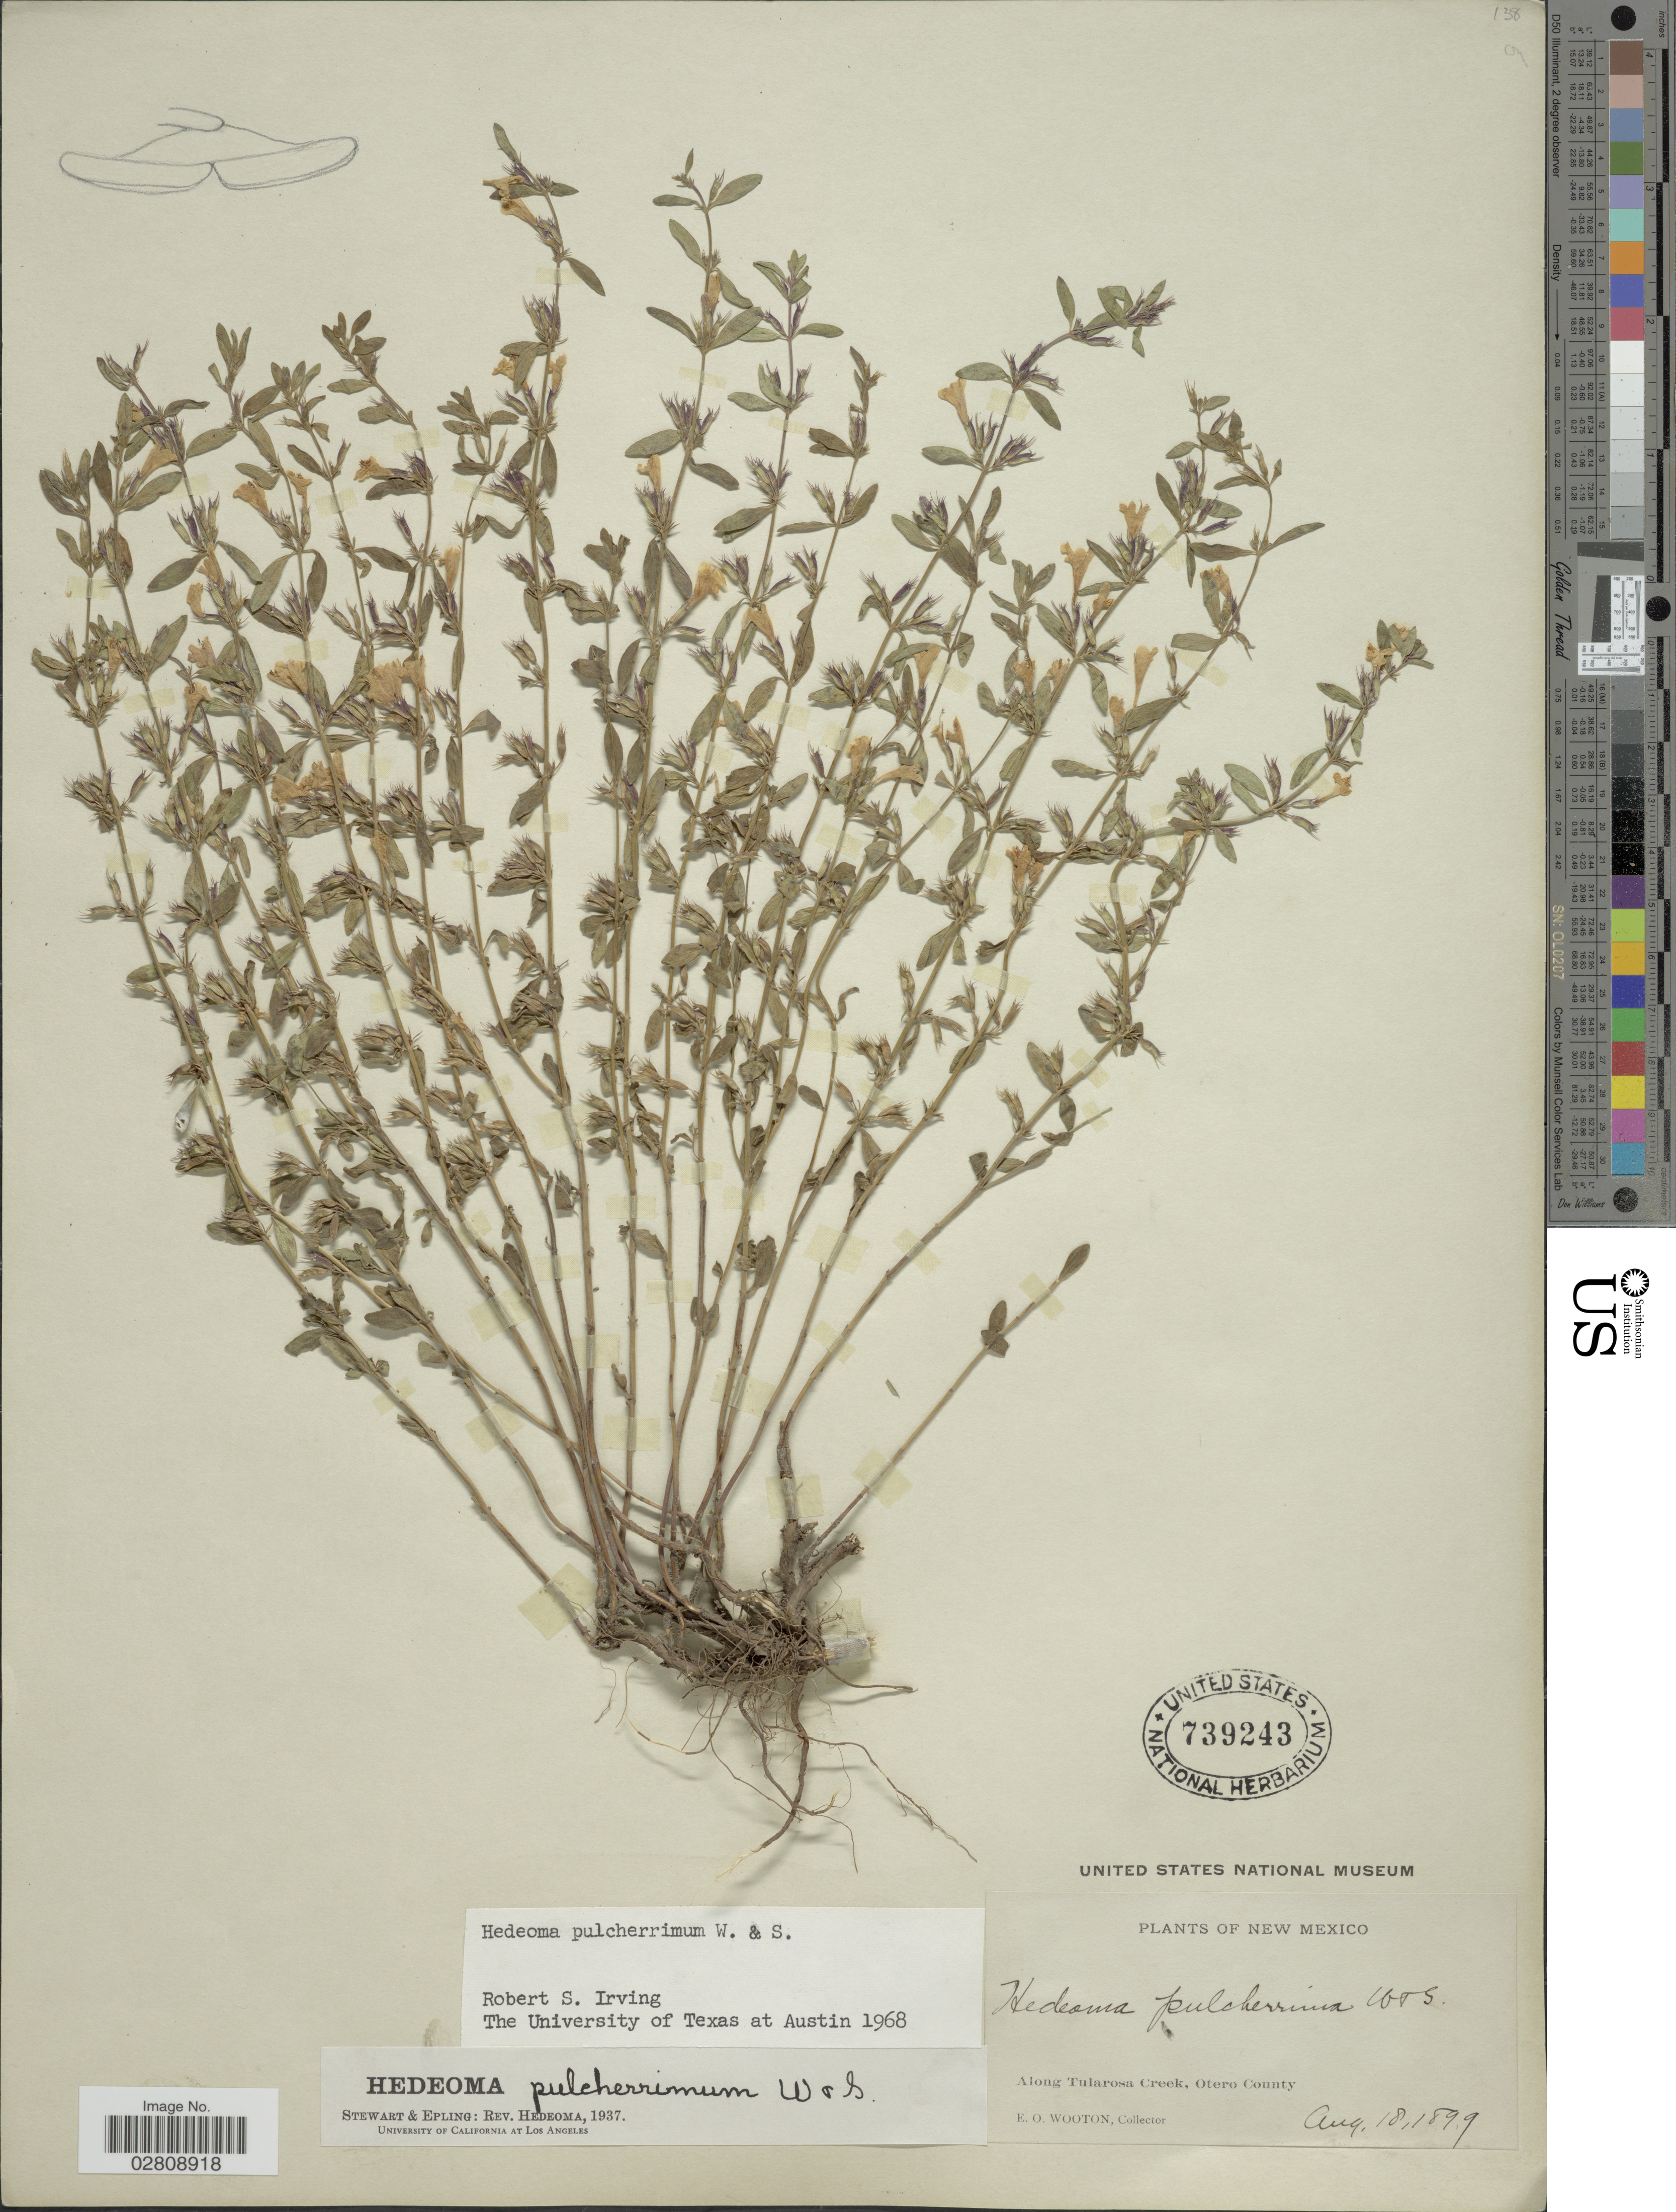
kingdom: Plantae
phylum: Tracheophyta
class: Magnoliopsida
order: Lamiales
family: Lamiaceae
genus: Hedeoma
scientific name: Hedeoma pulcherrima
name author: Wooton & Standl.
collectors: E. O. Wooton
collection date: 1899-08-18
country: United States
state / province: New Mexico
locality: Along Tularosa Creek, Otero County.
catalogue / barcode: US 739243